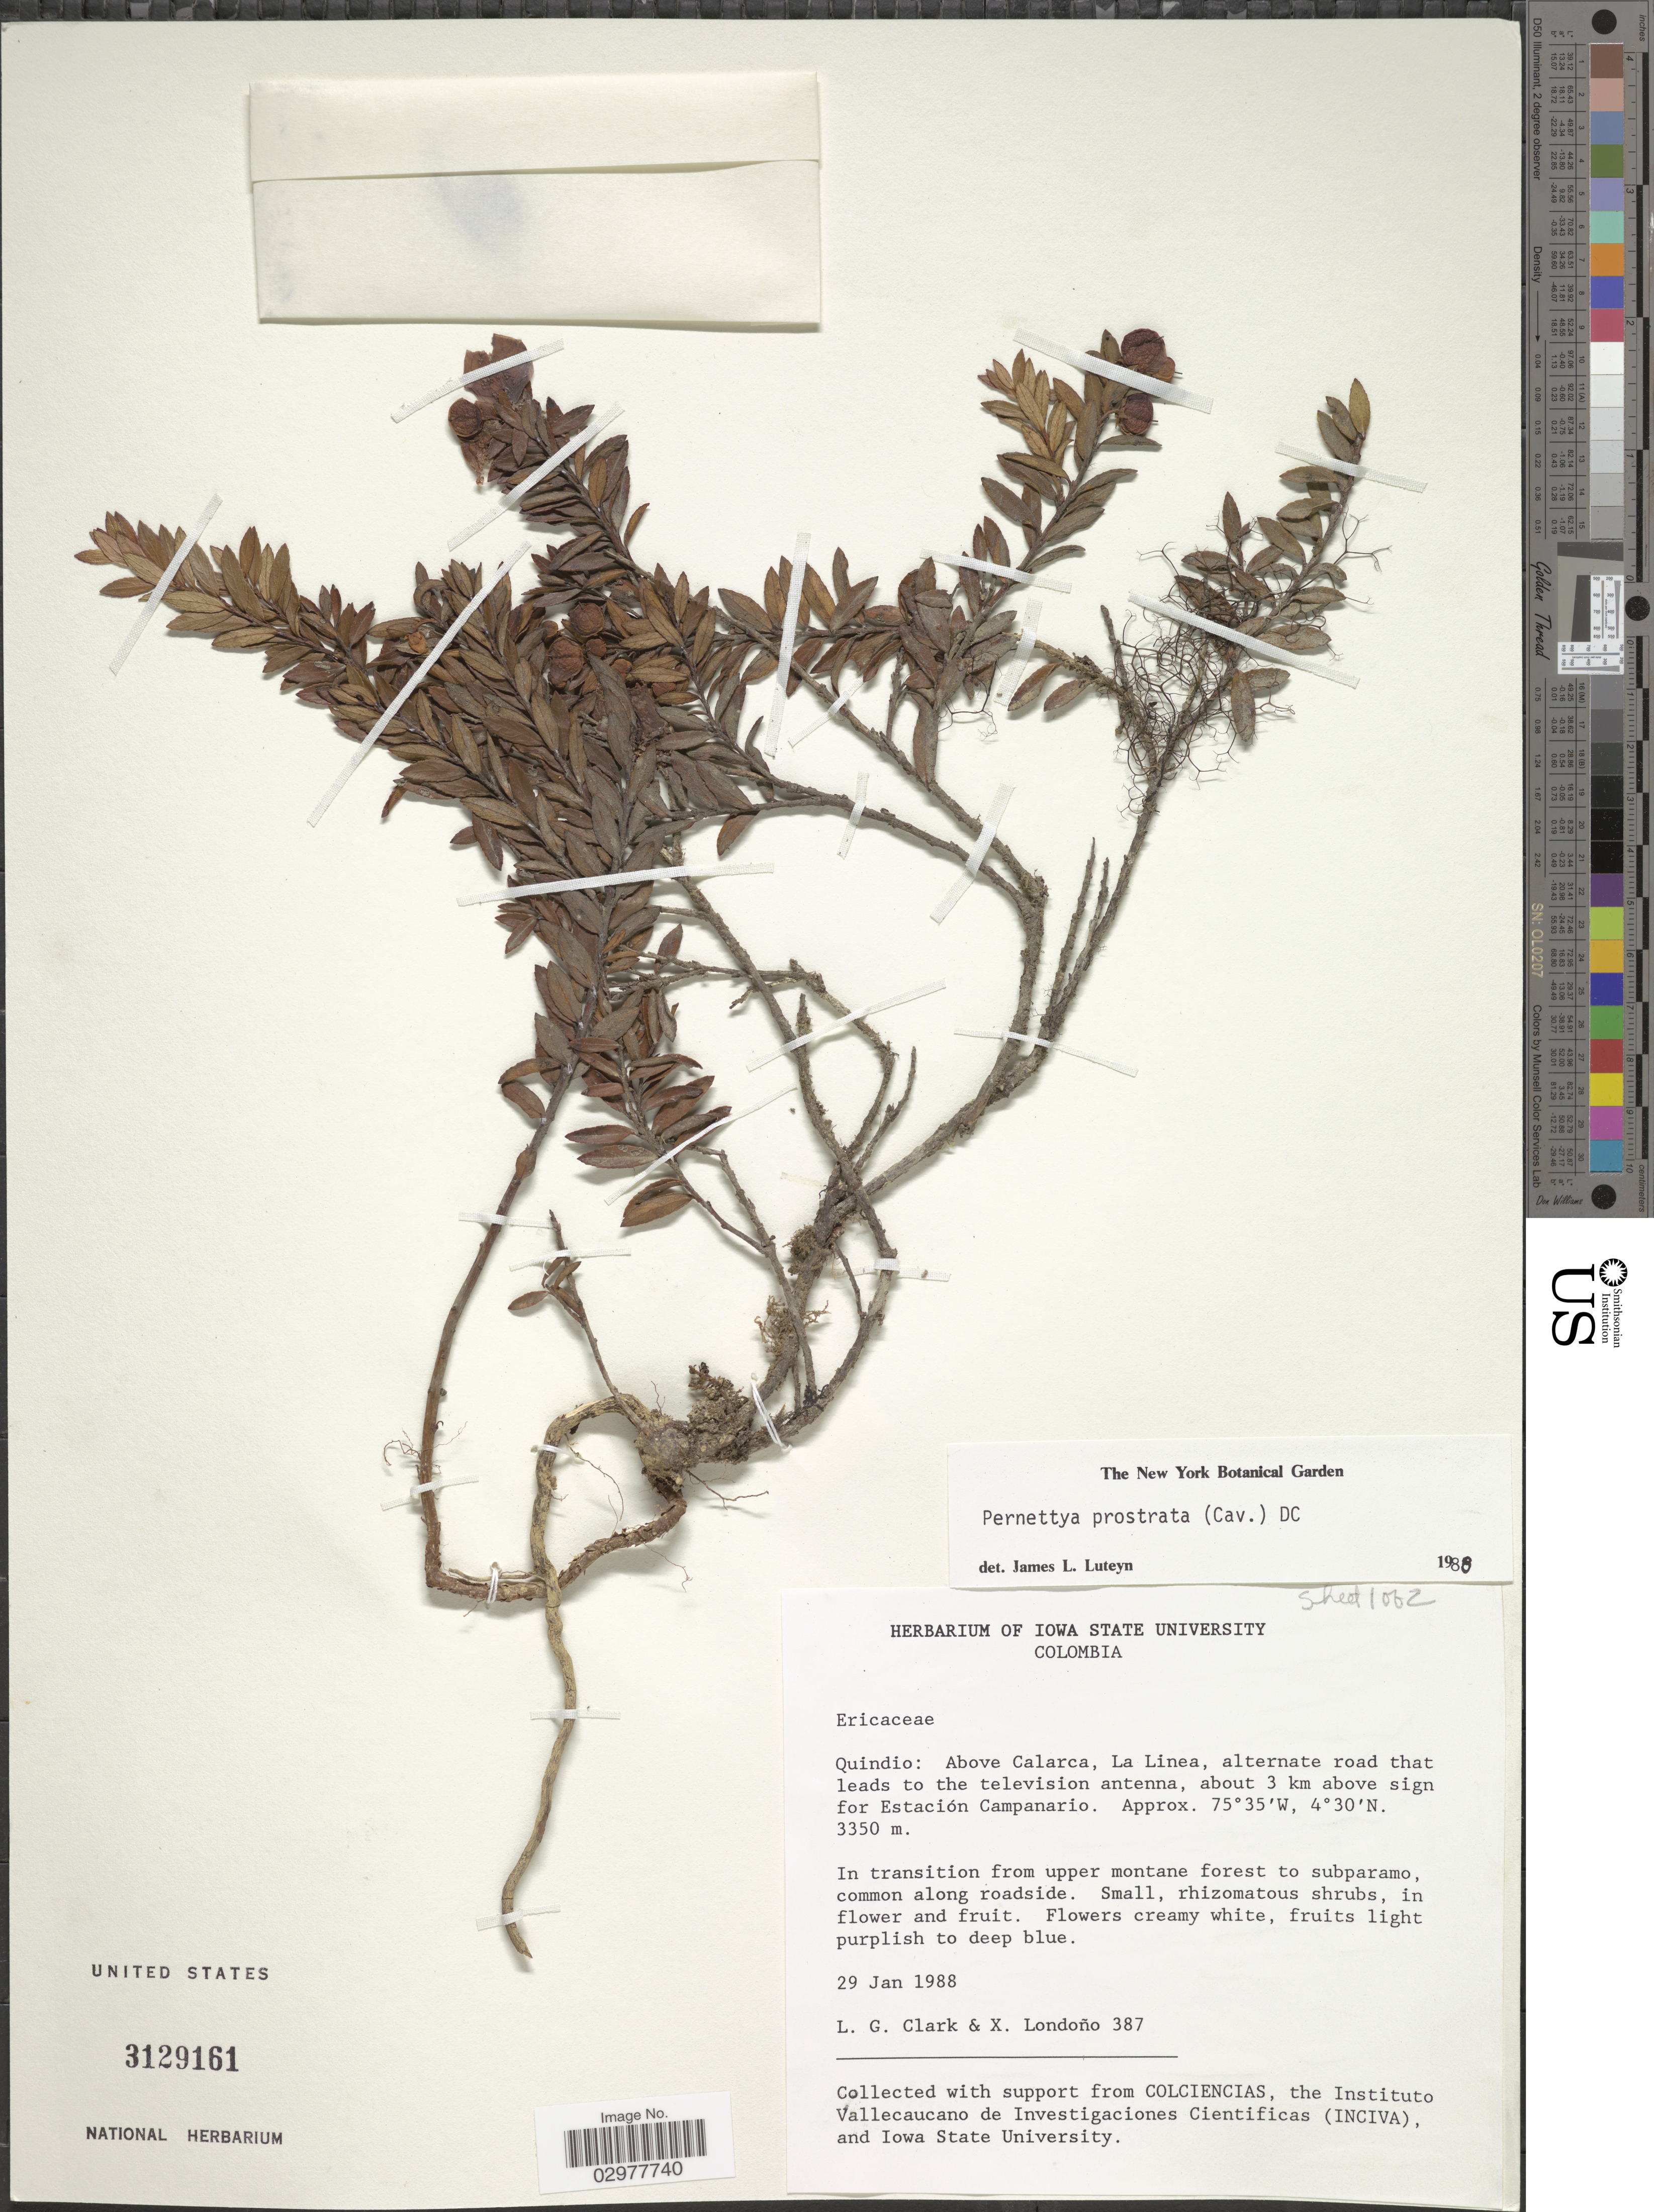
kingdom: Plantae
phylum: Tracheophyta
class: Magnoliopsida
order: Ericales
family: Ericaceae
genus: Pernettya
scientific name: Pernettya prostrata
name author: (Cav.) DC.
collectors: L. G. Clark & X. Londoño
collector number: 387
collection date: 1988-01-29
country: Colombia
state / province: Quindío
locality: Above Calarca, La Linea, alternate road that leads to the television antenna, about 3 km above sign for Estación Campanario.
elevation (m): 3350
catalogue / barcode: US 3129161